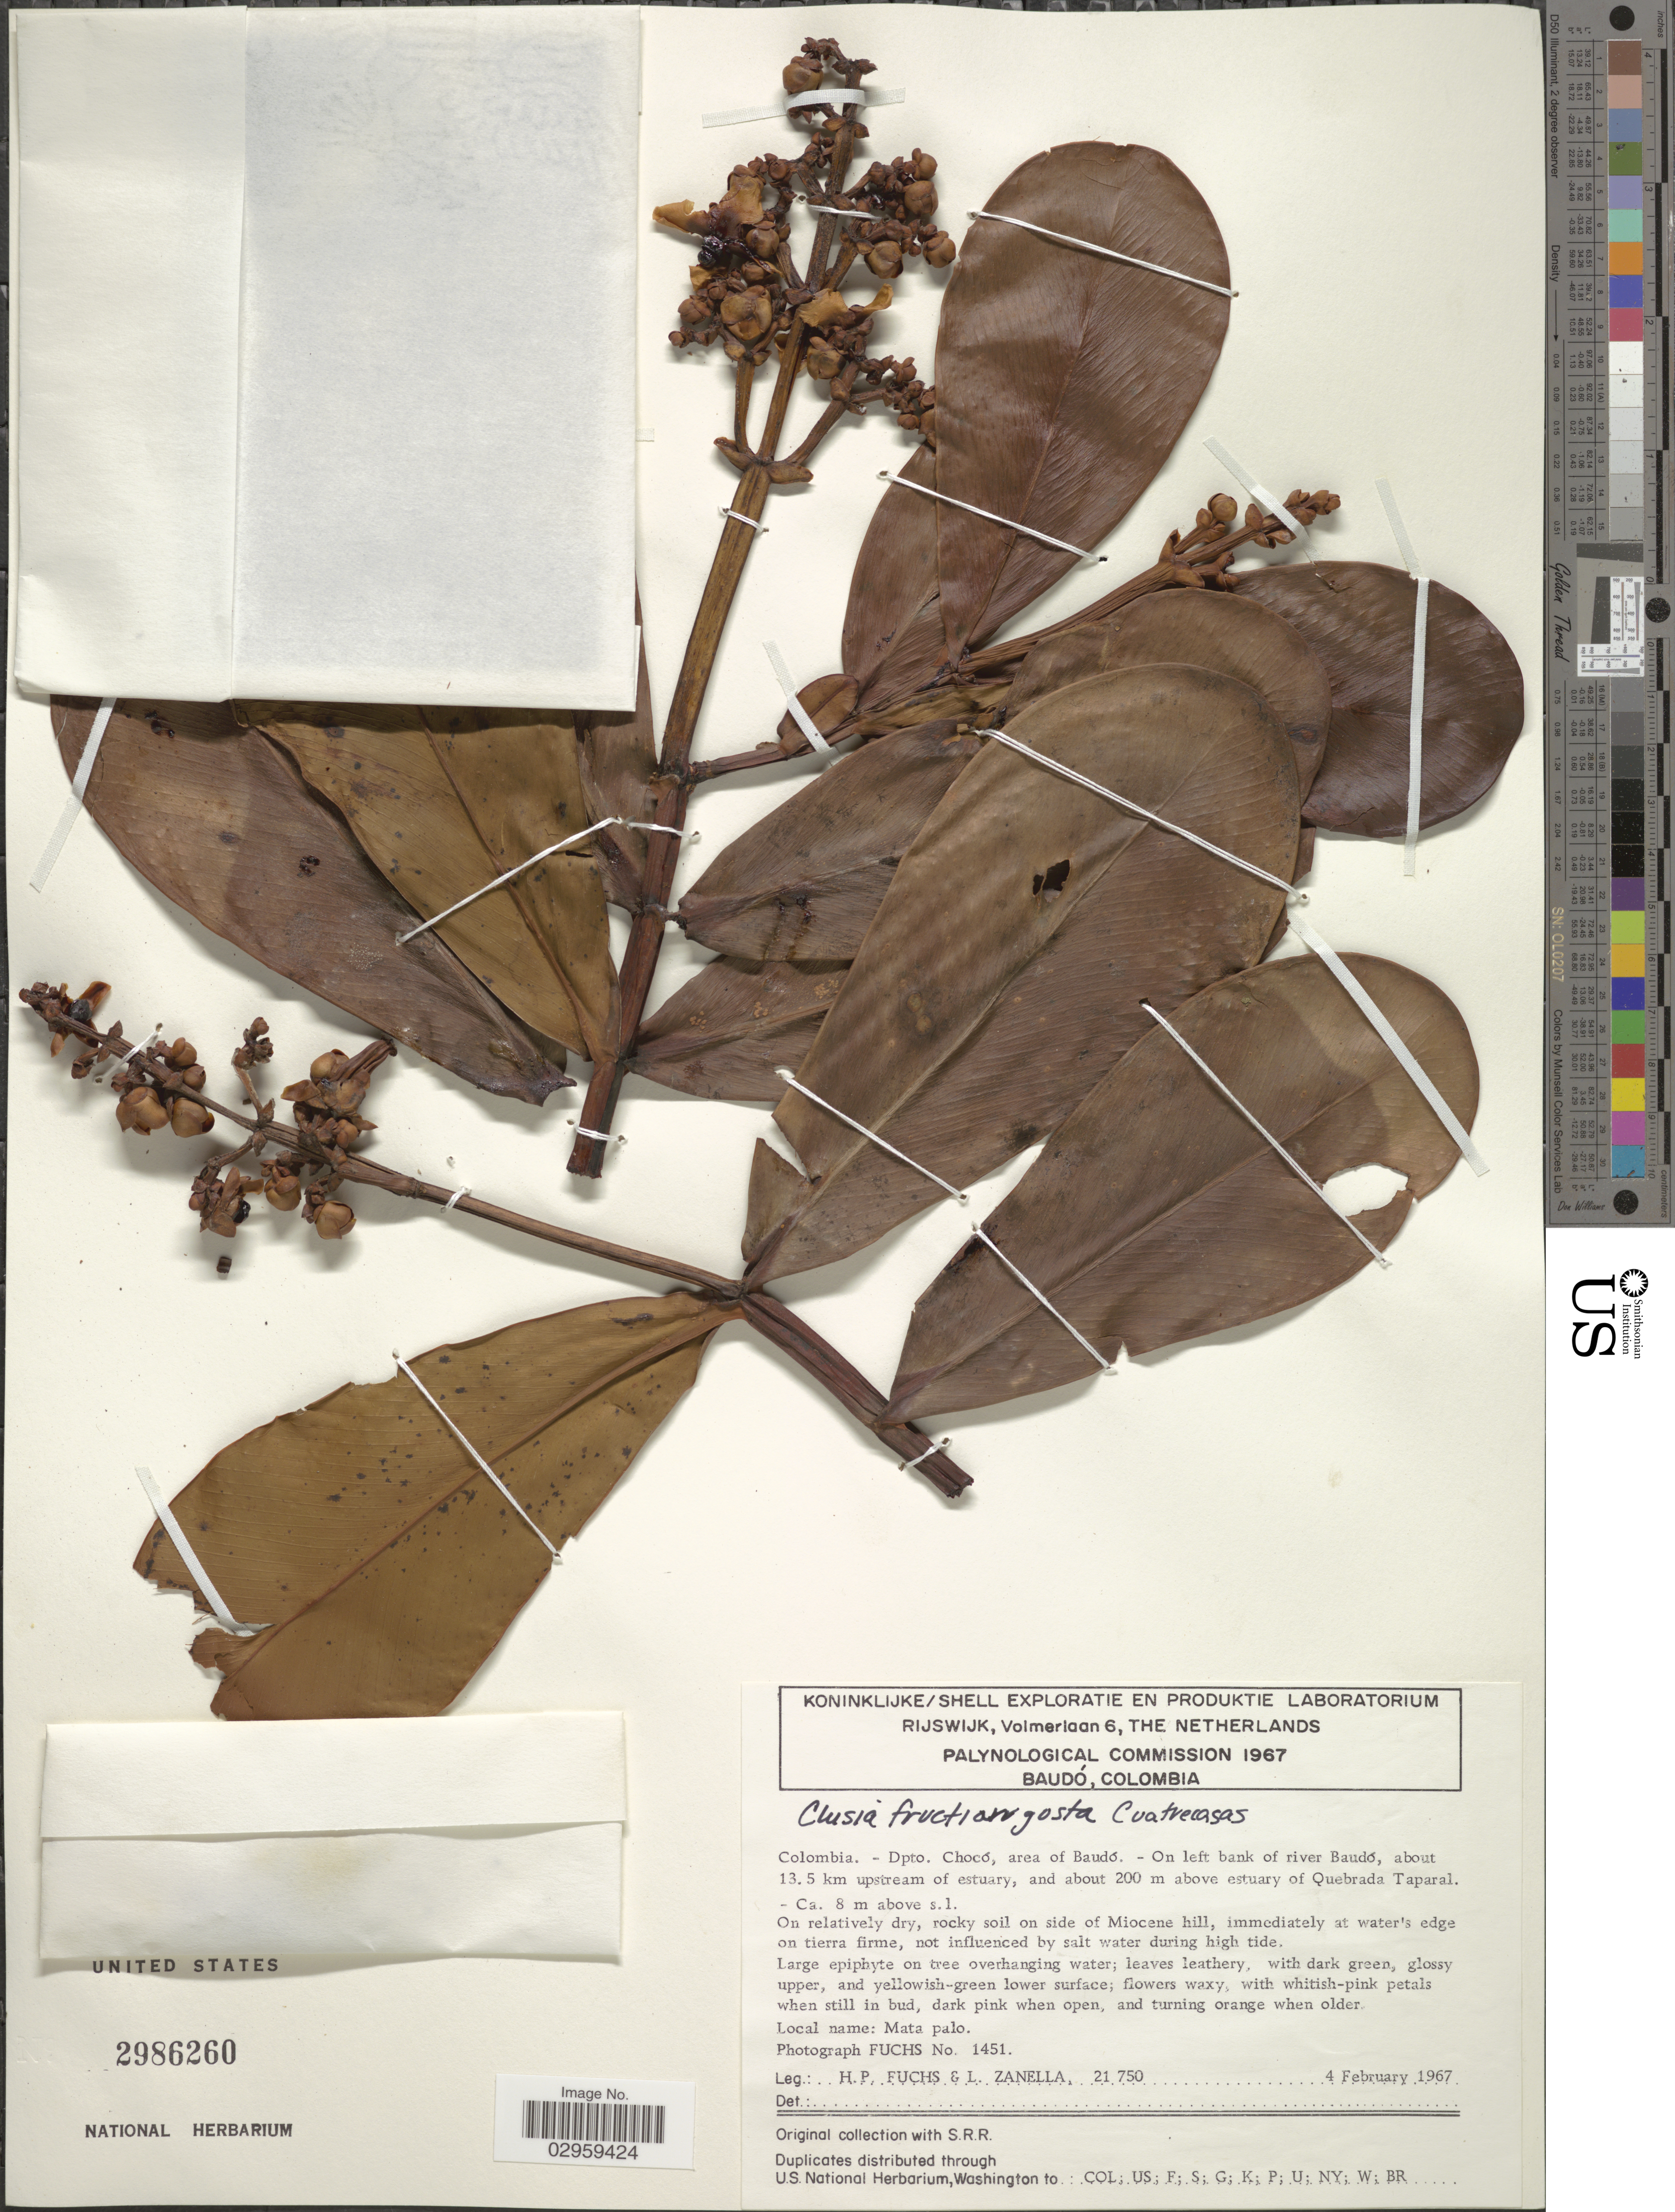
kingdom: Plantae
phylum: Tracheophyta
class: Magnoliopsida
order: Malpighiales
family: Clusiaceae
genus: Clusia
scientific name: Clusia fructiangusta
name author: Cuatrec.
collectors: H. P. Fuchs & L. Zanella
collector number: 21750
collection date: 1967-02-04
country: Colombia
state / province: Chocó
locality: Dpto. Chocó, area of Baudó. - On left bank of river Baudó, about 13.5 km upstream of estuary, and about 200 m above estuary of Quebrada Taparal.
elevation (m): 8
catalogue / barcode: US 2986260